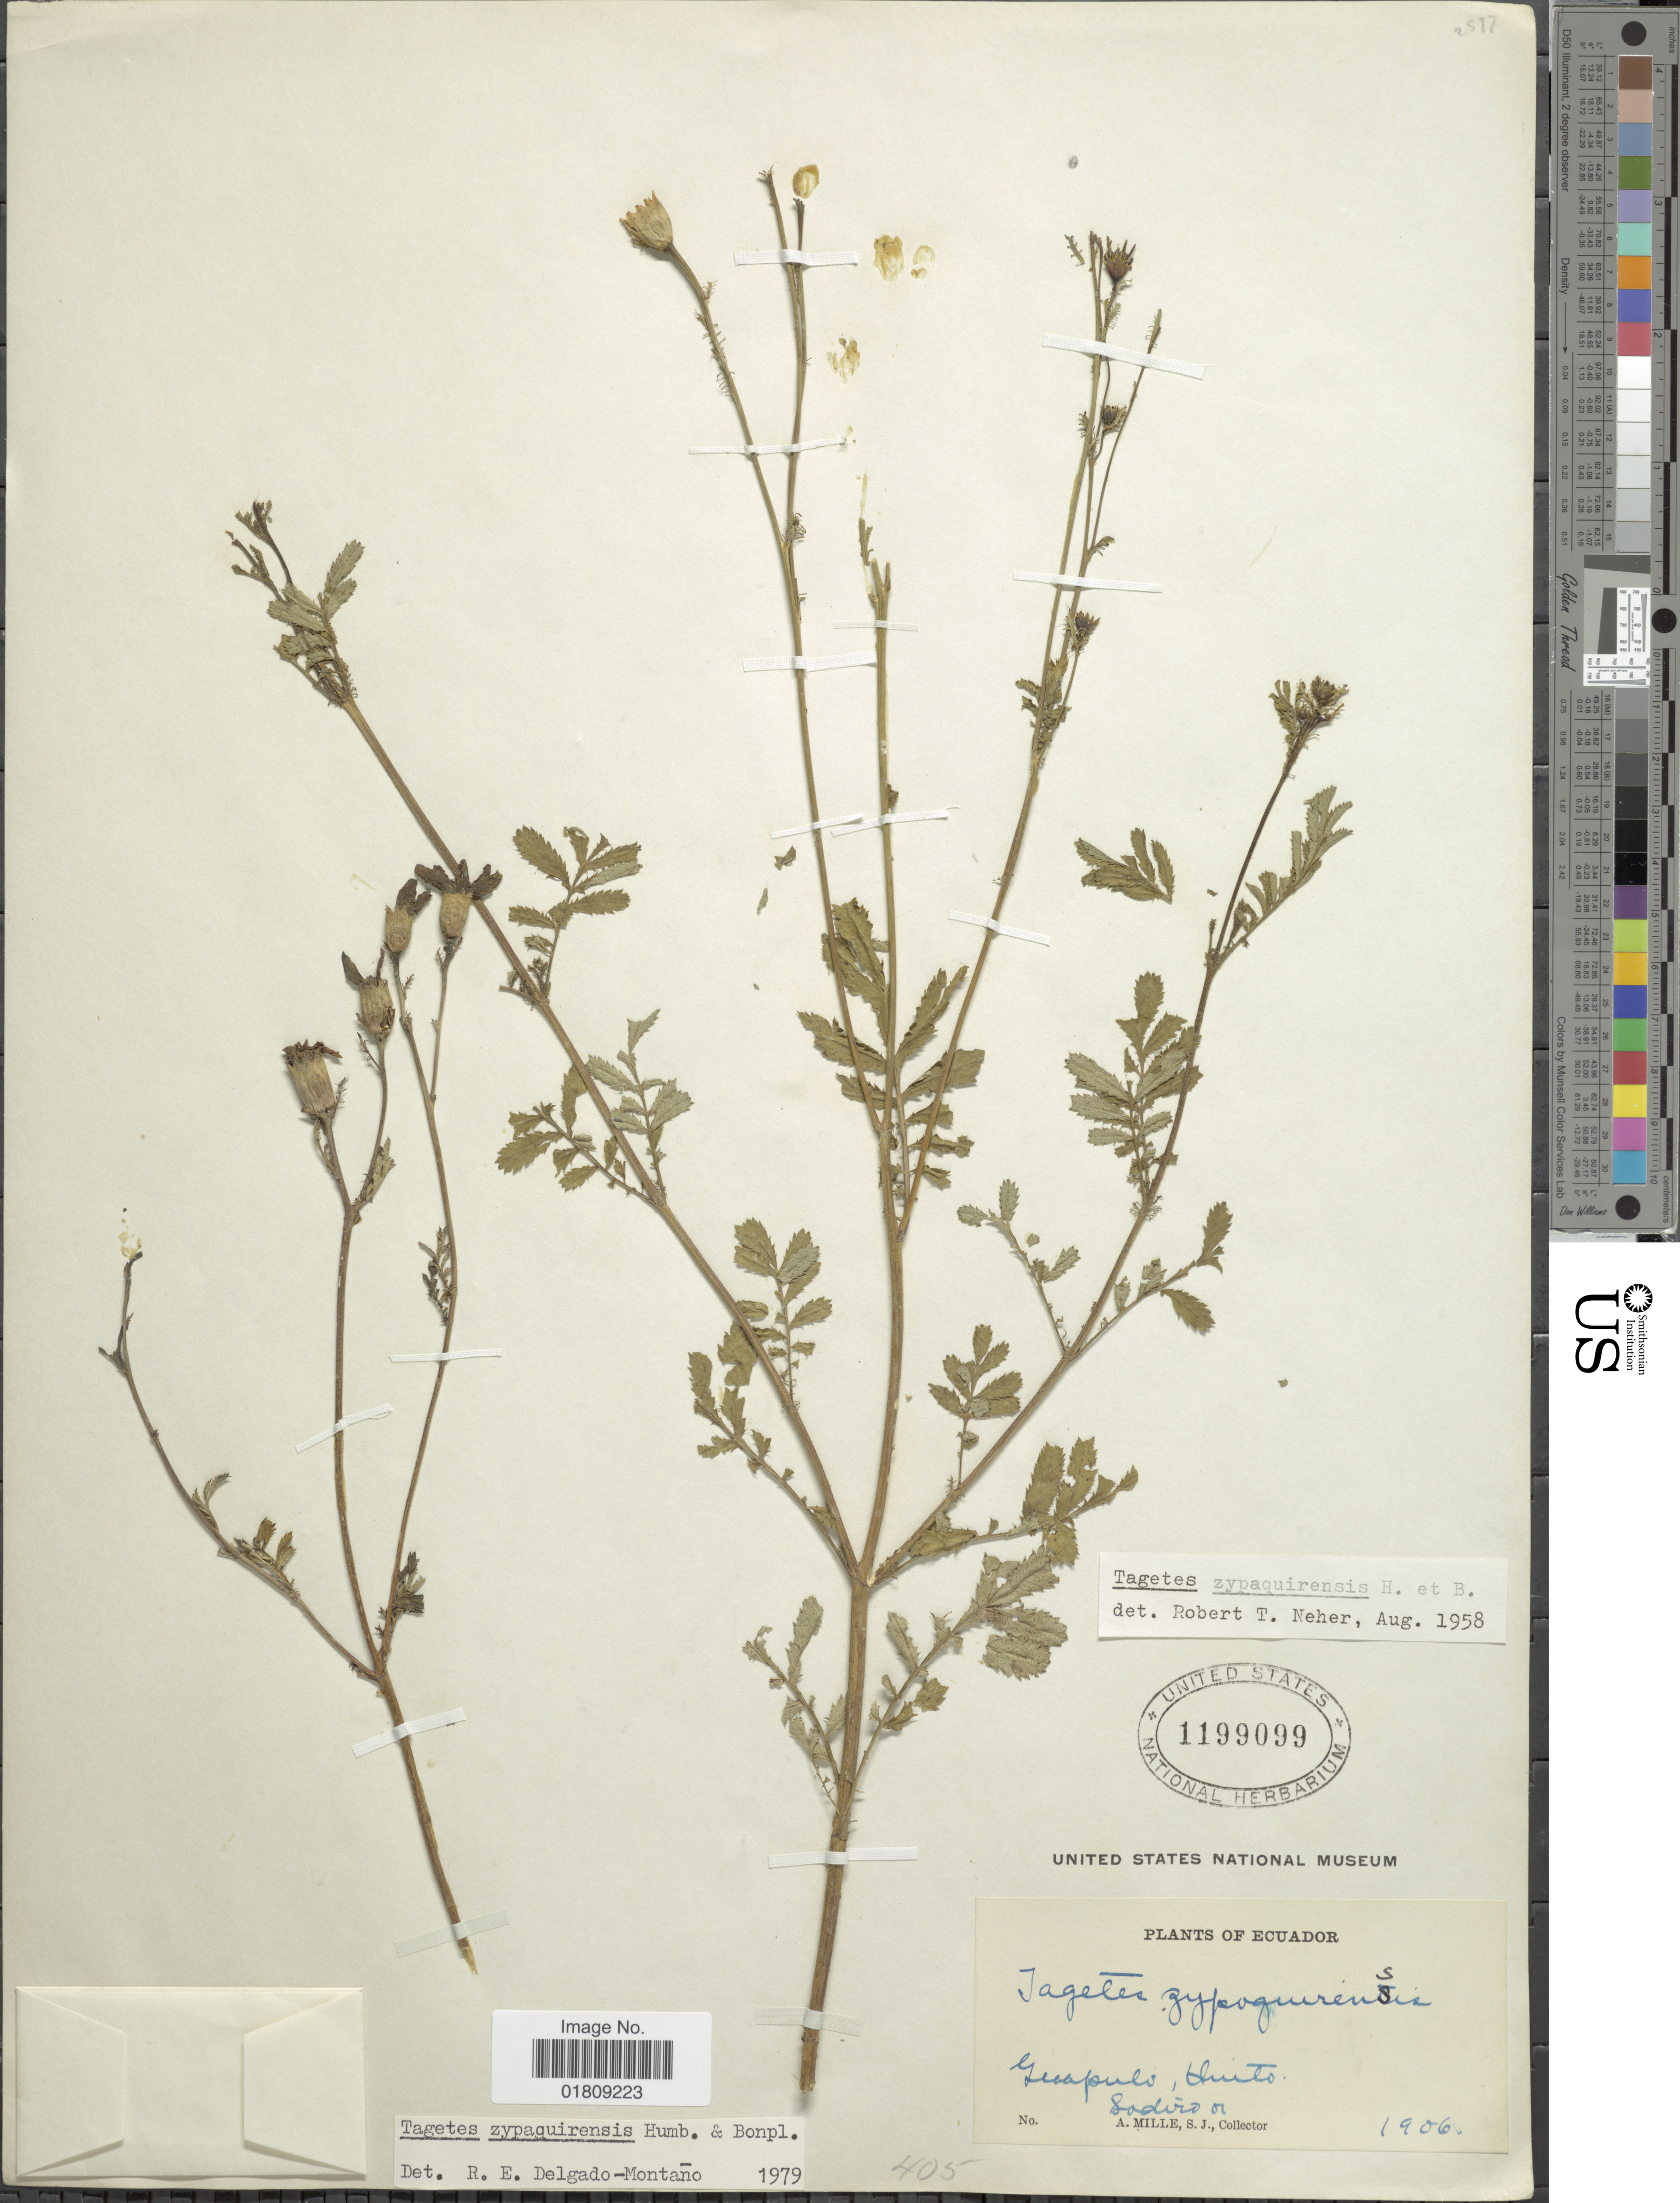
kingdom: Plantae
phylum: Tracheophyta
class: Magnoliopsida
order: Asterales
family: Asteraceae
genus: Tagetes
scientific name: Tagetes zypaquirensis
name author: Humb. & Bonpl.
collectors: Sodiro, -- & A. Mille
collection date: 1906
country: Ecuador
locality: Guapulo, Quito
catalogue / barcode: US 1199099